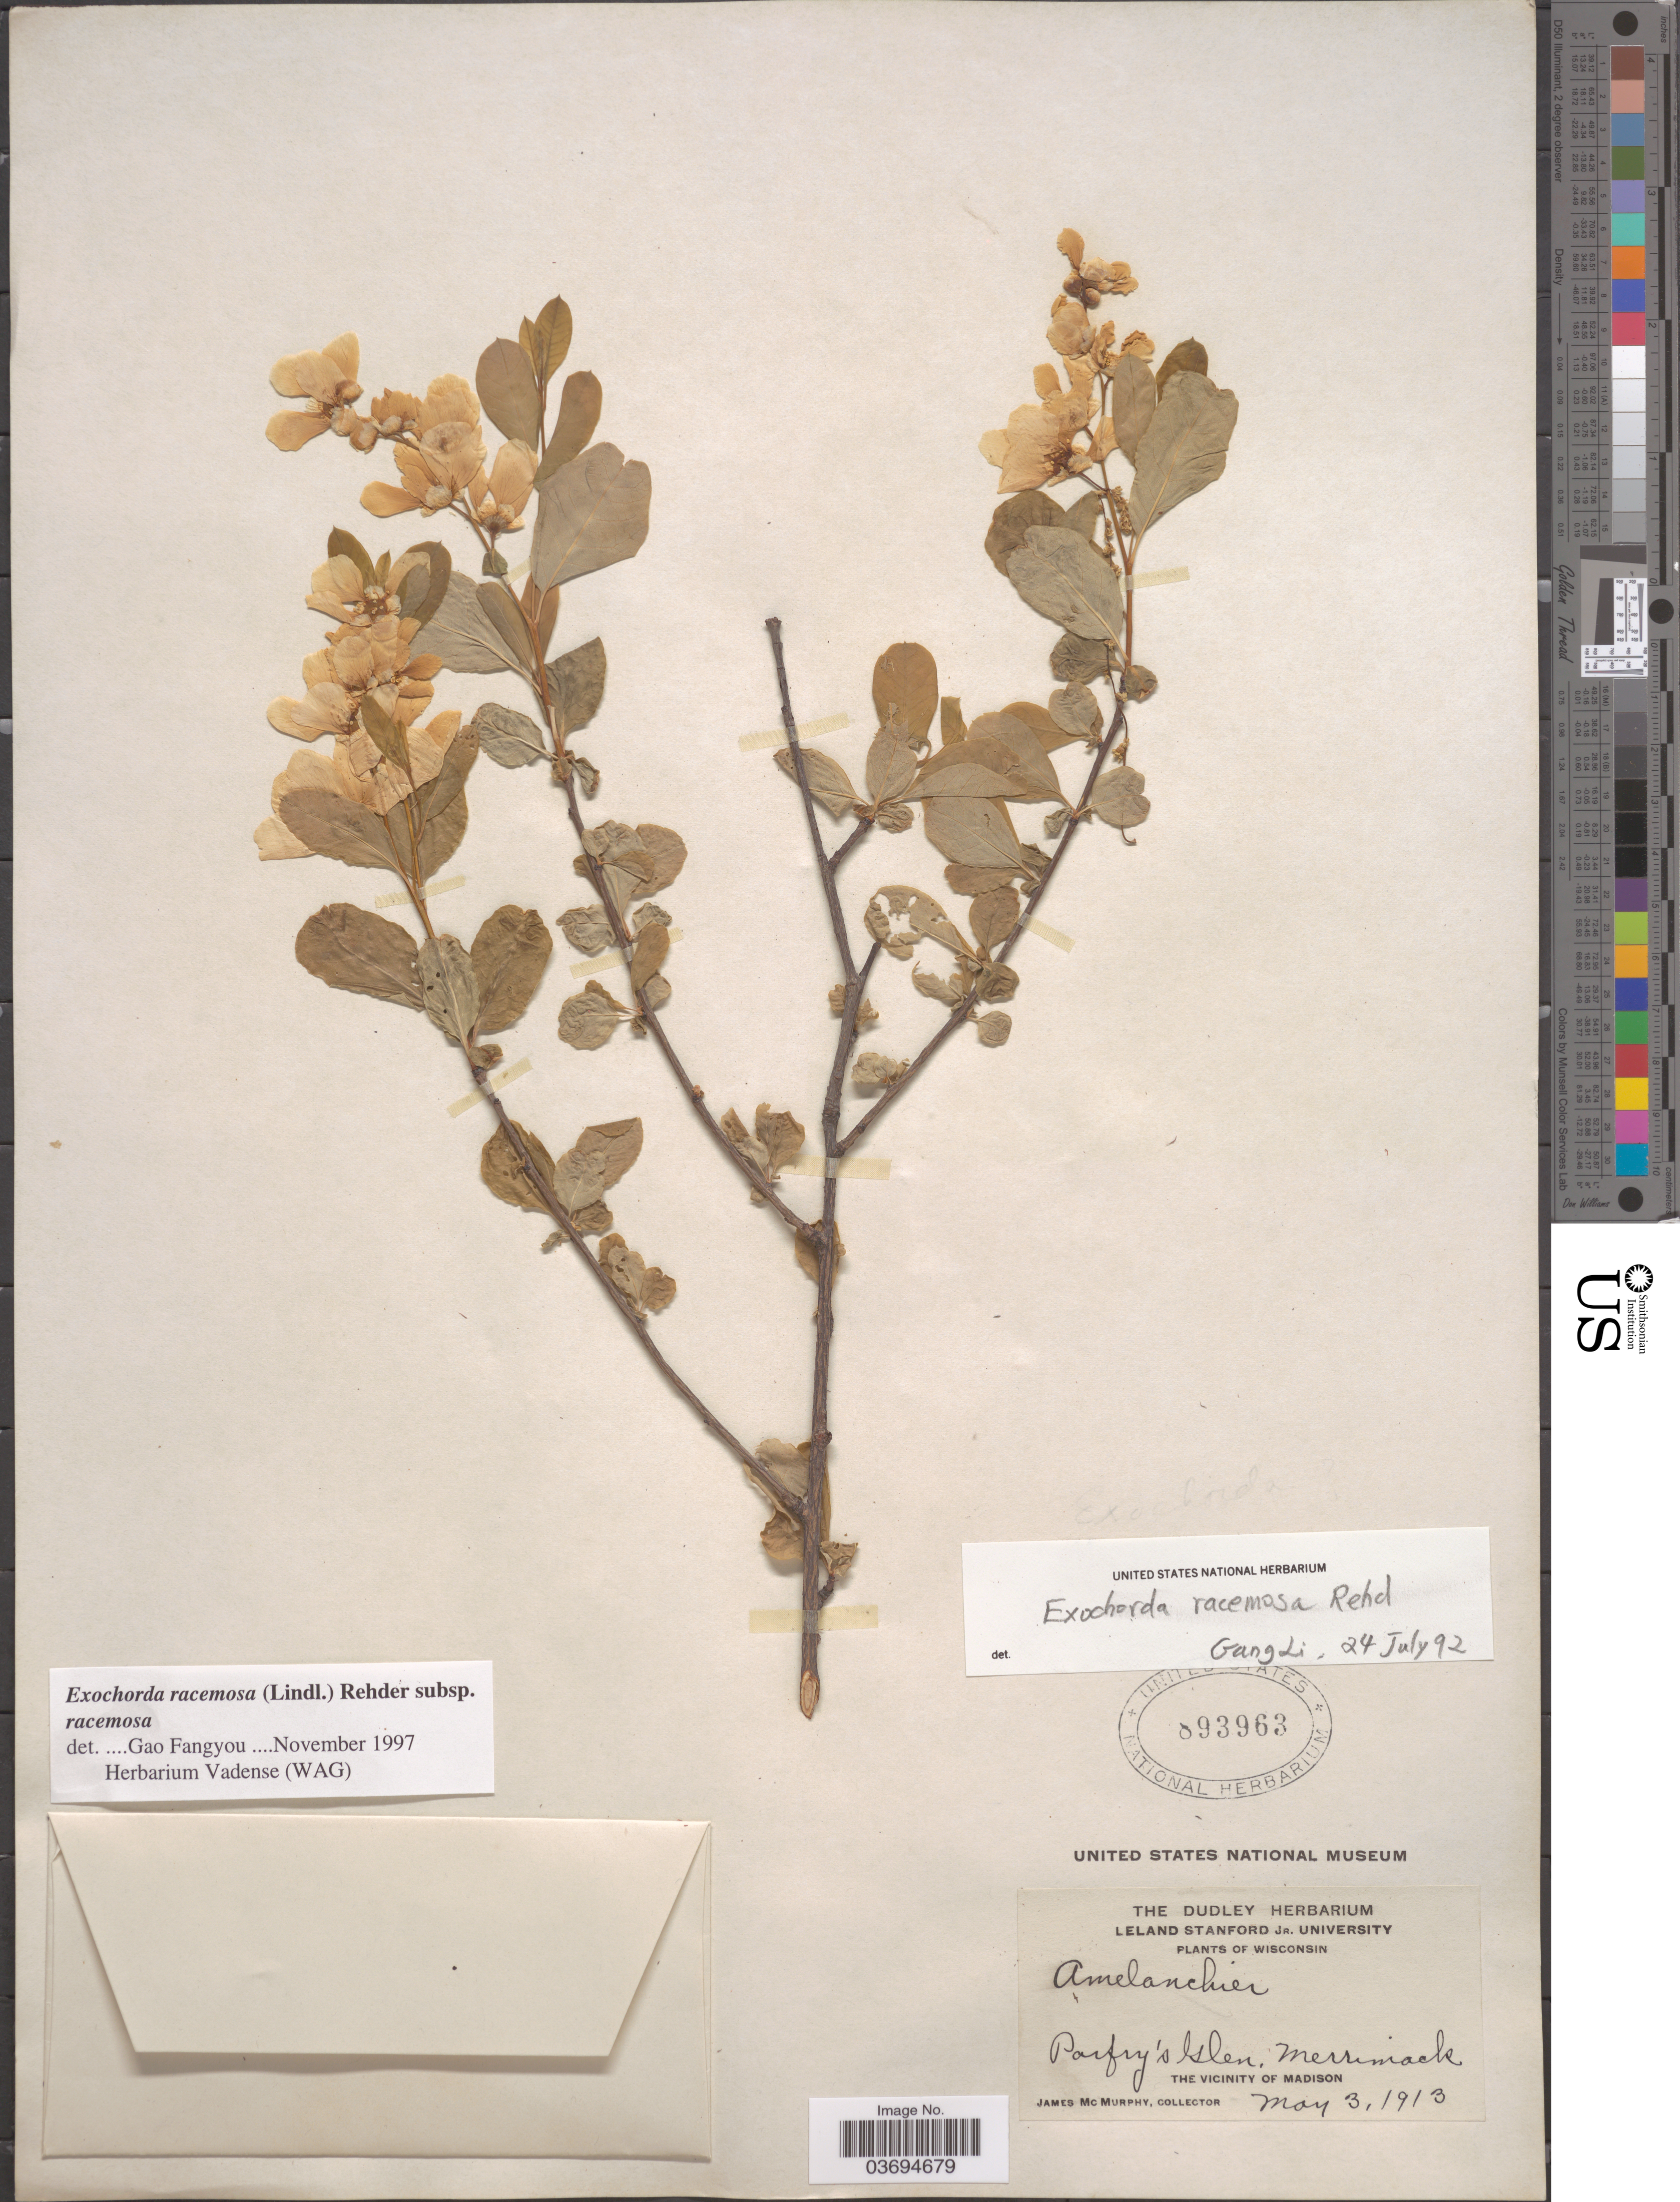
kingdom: Plantae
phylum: Tracheophyta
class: Magnoliopsida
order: Rosales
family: Rosaceae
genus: Exochorda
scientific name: Exochorda racemosa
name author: (Fortune ex Lindl.) Rehder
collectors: J. McMurphy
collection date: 1913-05-03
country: United States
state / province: Wisconsin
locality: Porfry's Glen. Merrimack. The vicinity of Madison.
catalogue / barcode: US 893963